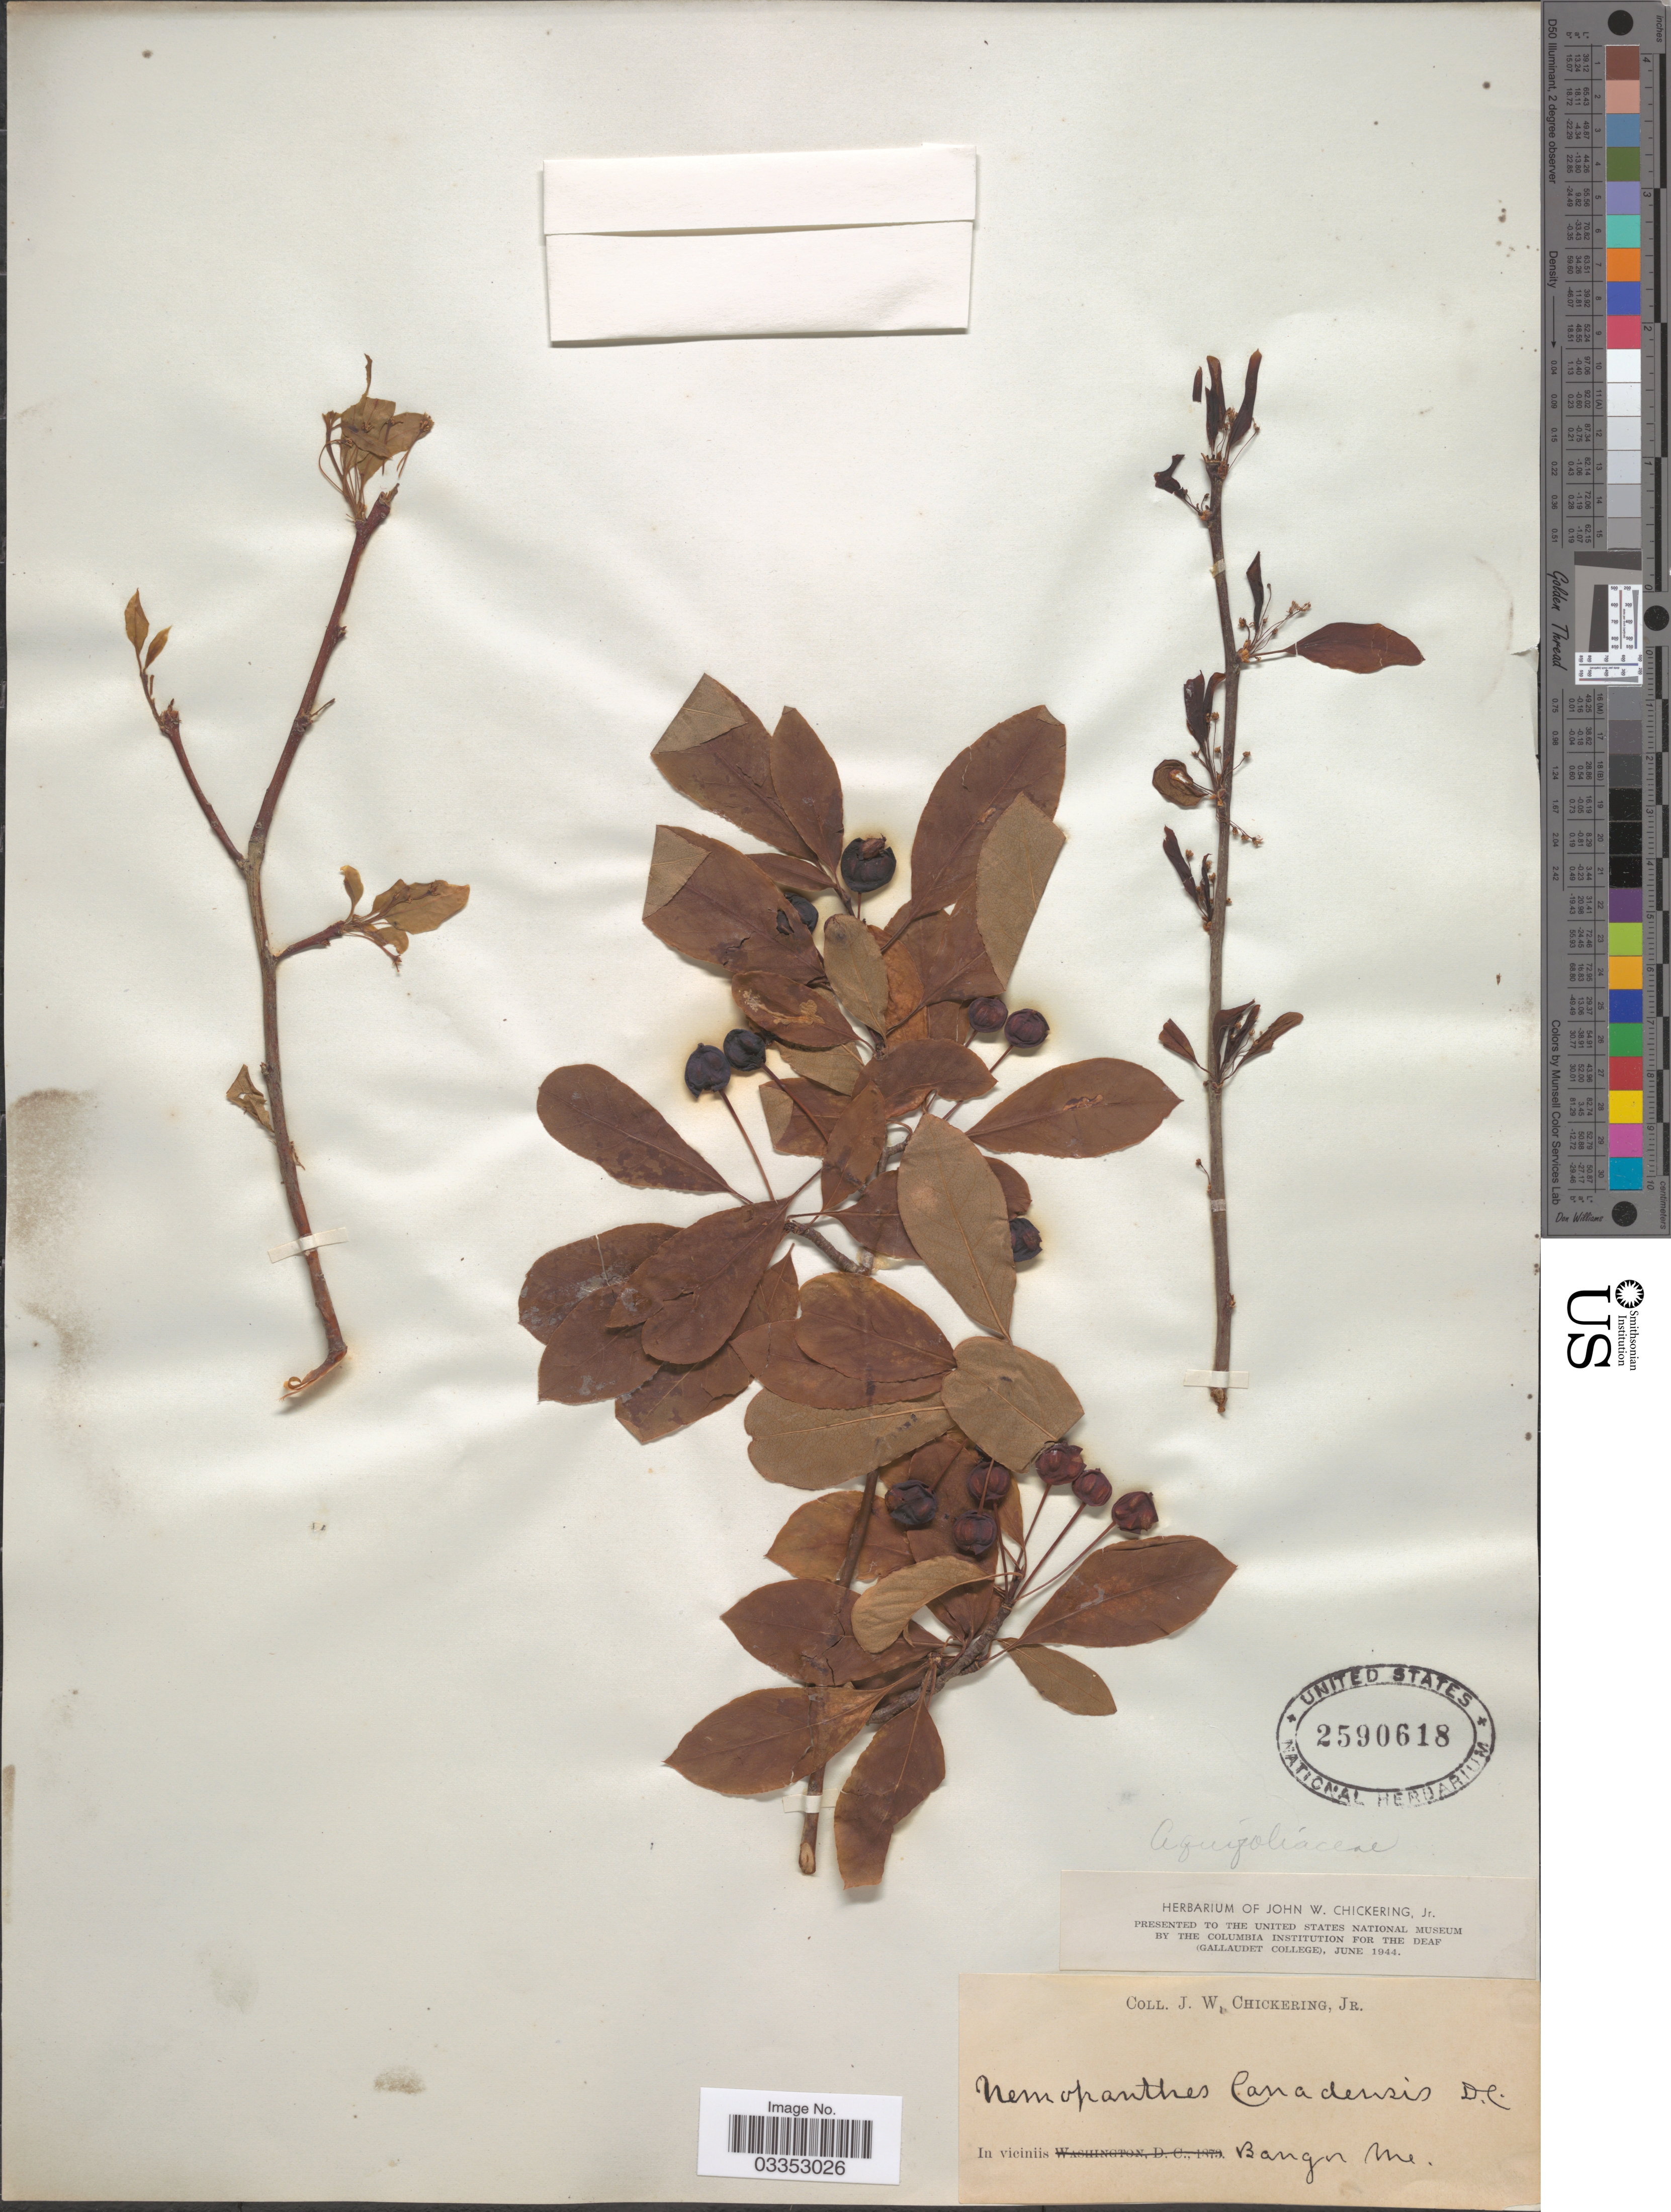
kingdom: Plantae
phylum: Tracheophyta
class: Magnoliopsida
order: Aquifoliales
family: Aquifoliaceae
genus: Nemopanthus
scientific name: Nemopanthus mucronatus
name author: (L.) Trel.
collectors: J. W. Chickering Jr.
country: United States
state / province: Maine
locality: In viciniis Bangor.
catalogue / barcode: US 2590618